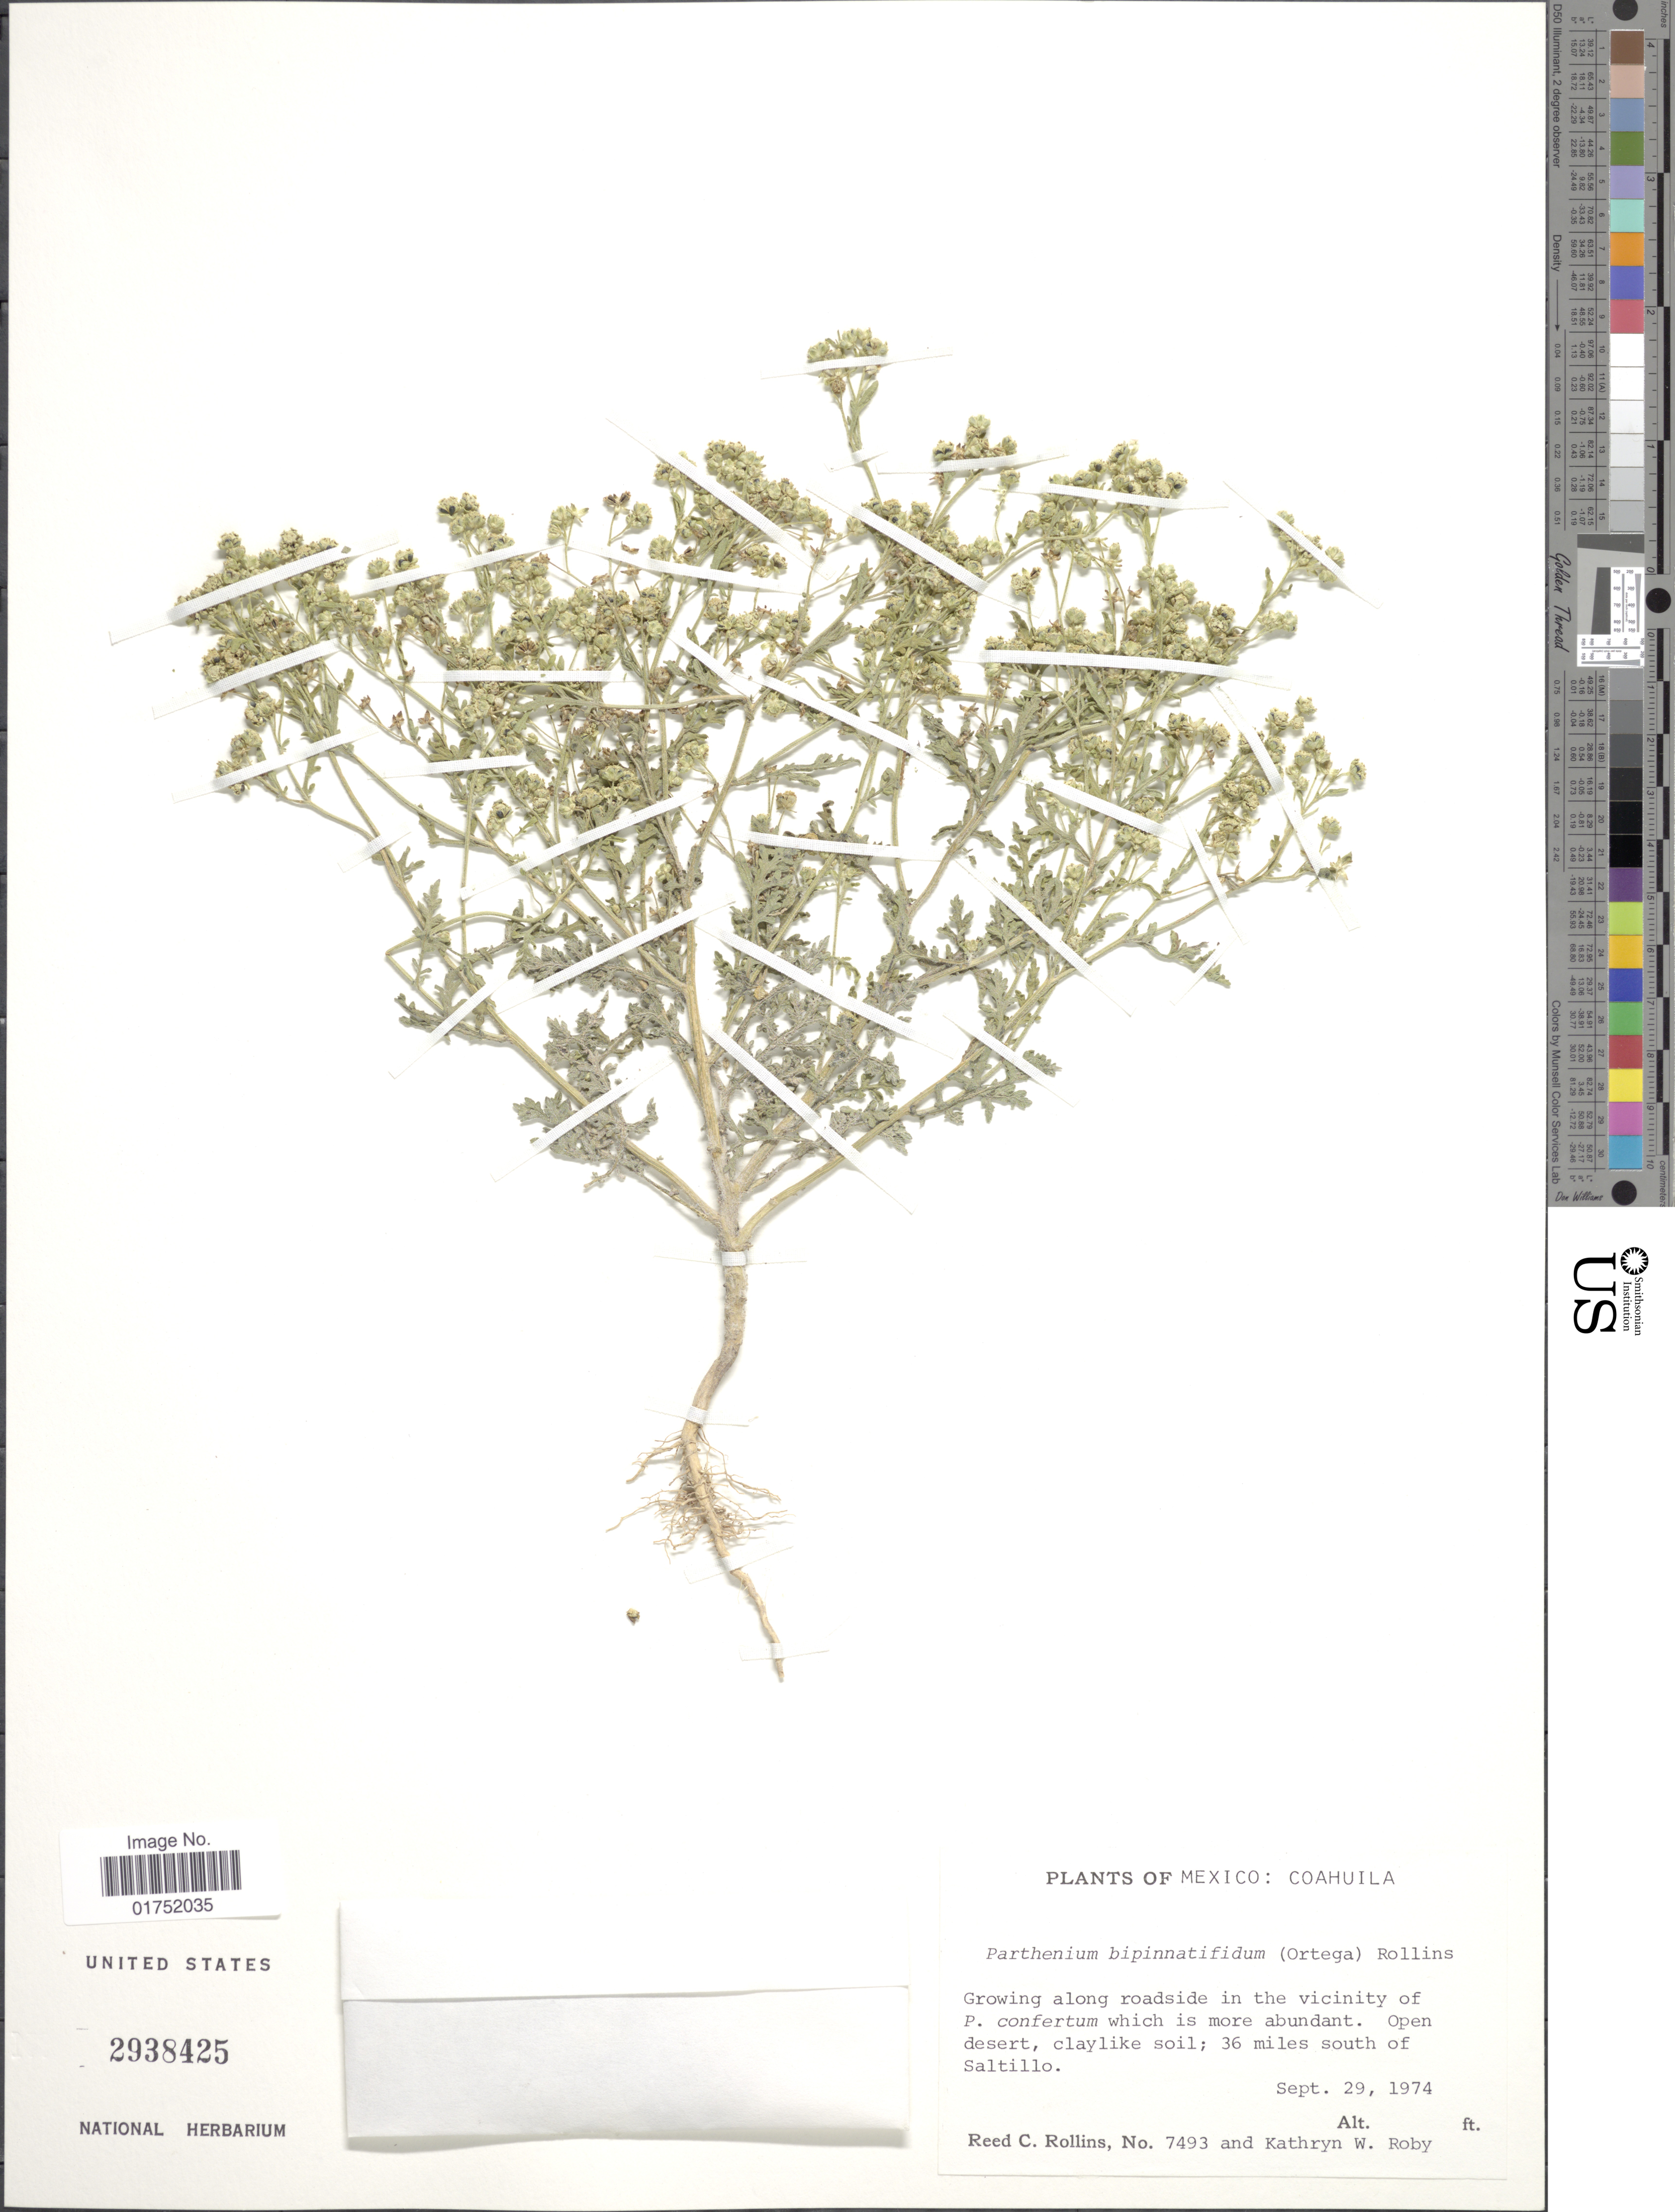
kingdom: Plantae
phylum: Tracheophyta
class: Magnoliopsida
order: Asterales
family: Asteraceae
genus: Parthenium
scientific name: Parthenium bipinnatifidum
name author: (Ortega) Rollins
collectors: R. C. Rollins & K. W. Roby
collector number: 7493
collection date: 1974-09-29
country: Mexico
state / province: Coahuila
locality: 36 miles south of Saltillo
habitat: grown along roadside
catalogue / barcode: US 2938425